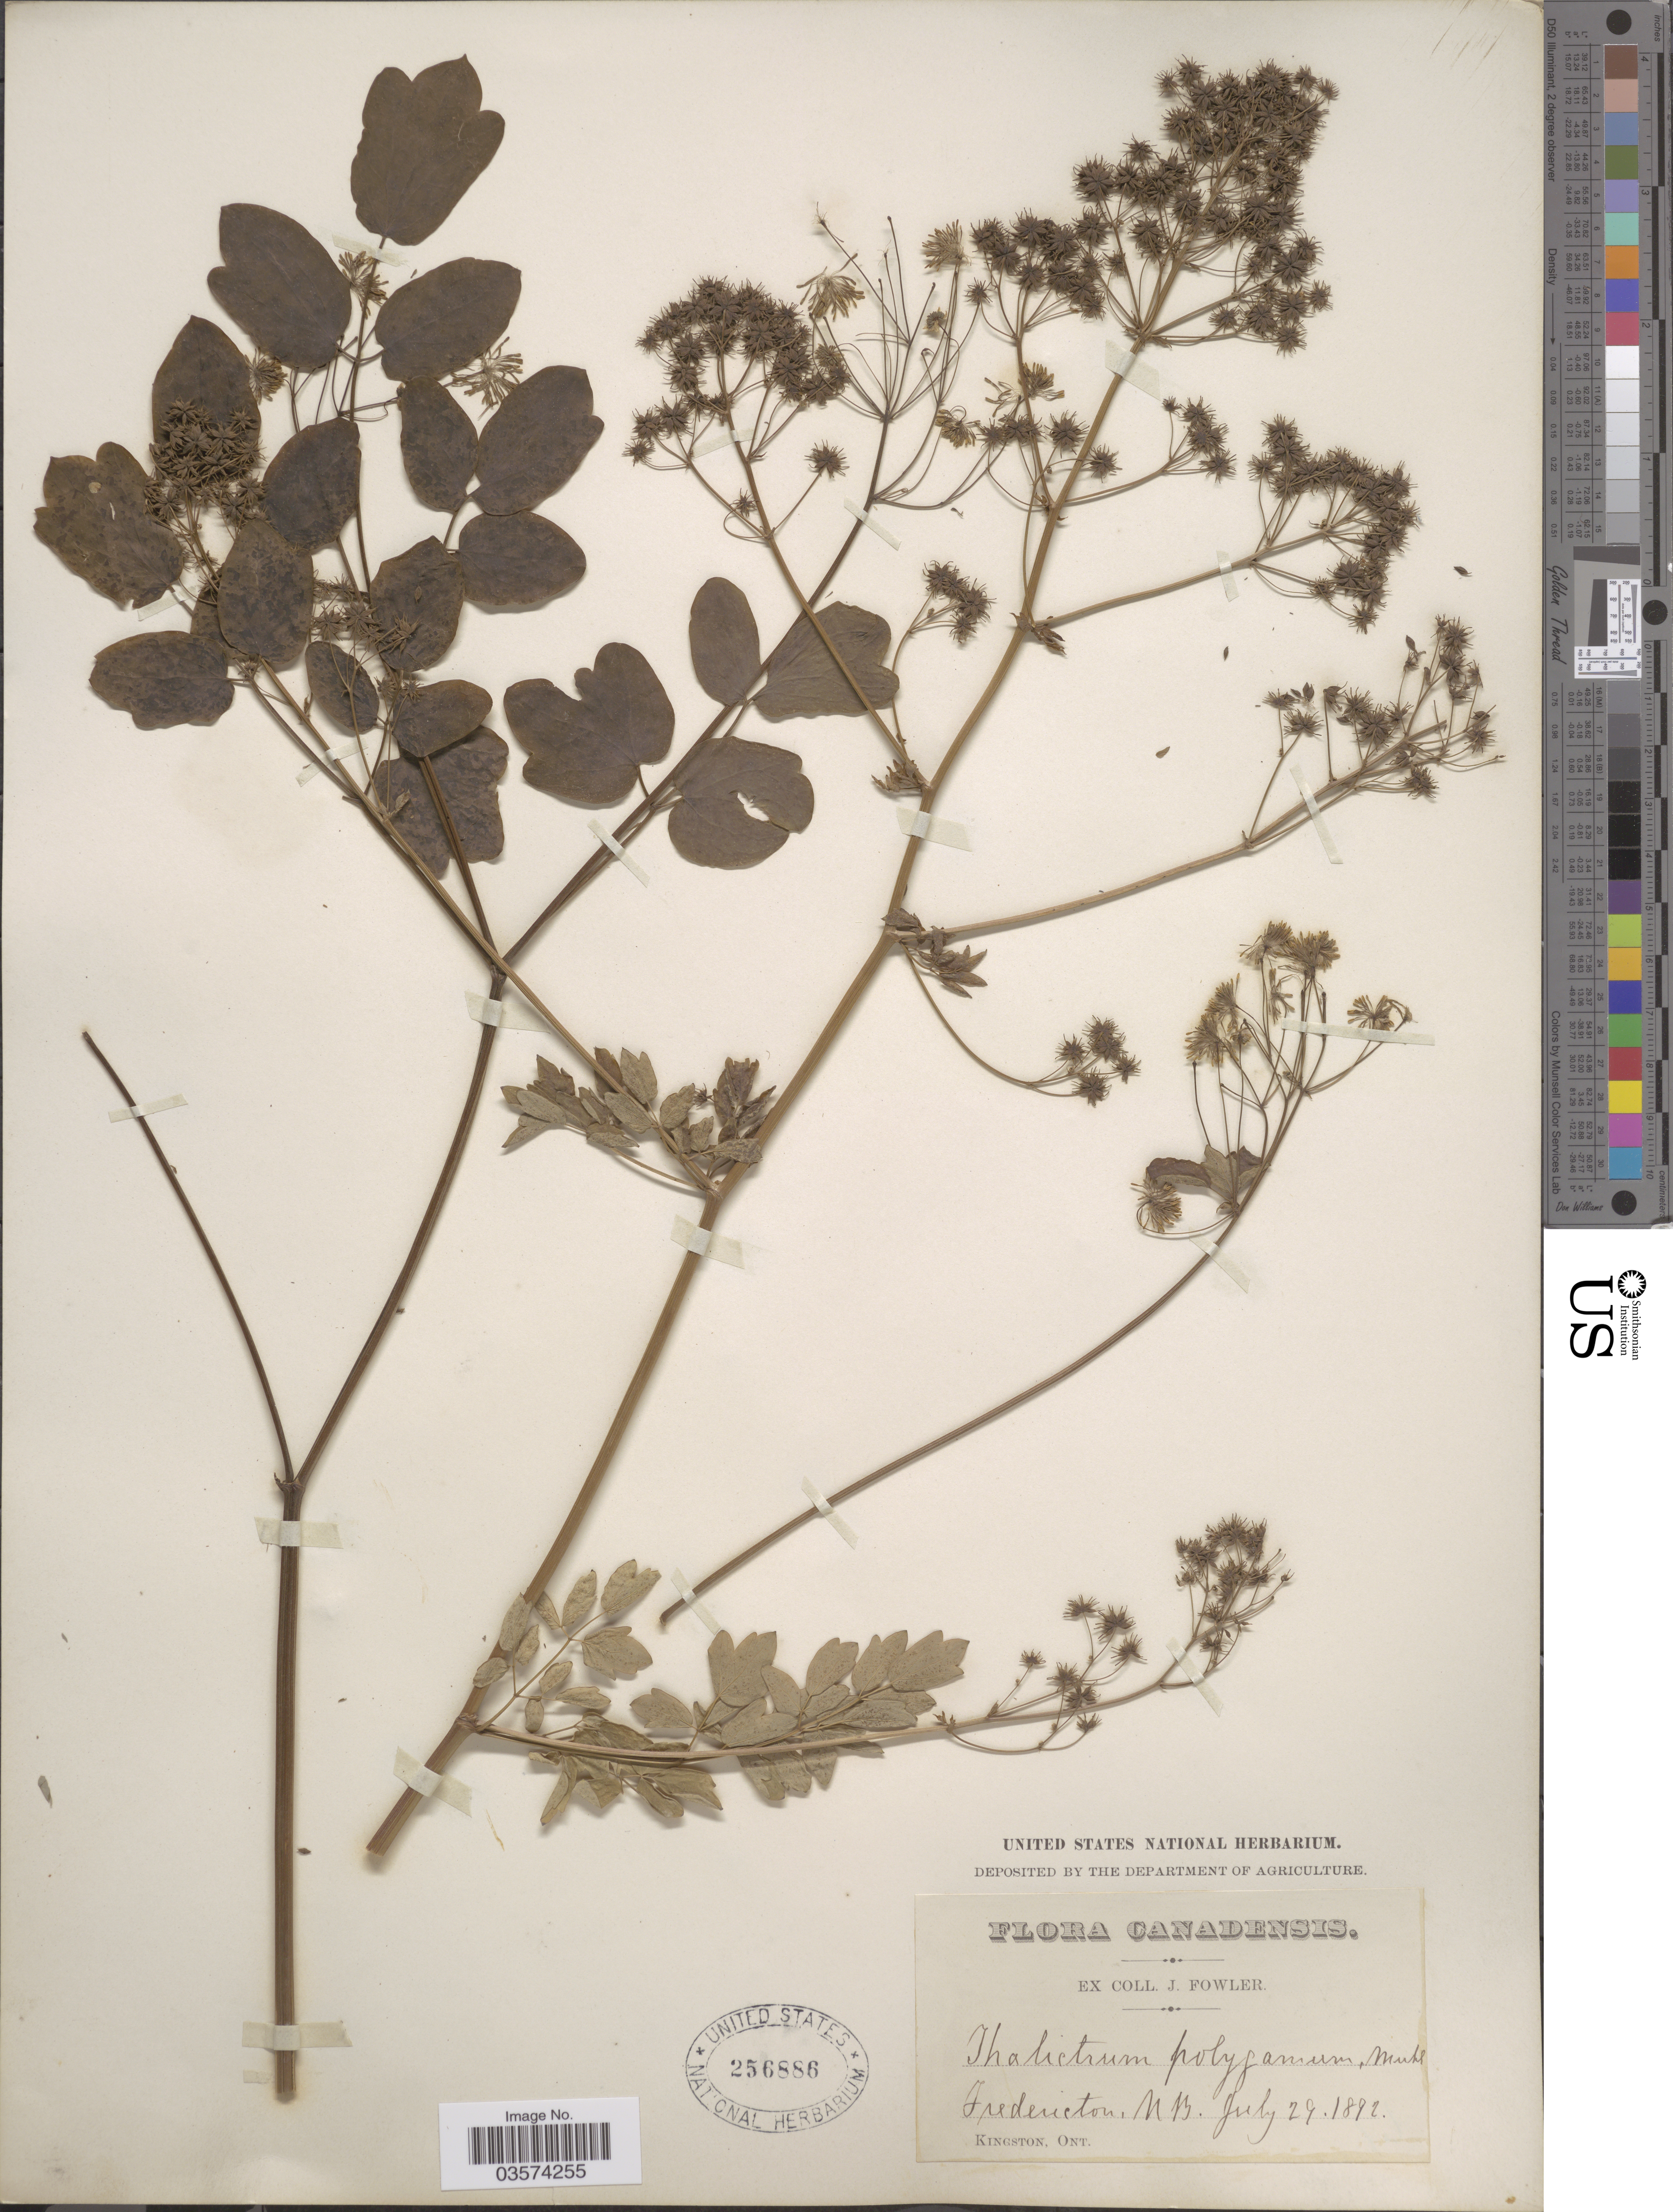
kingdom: Plantae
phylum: Tracheophyta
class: Magnoliopsida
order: Ranunculales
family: Ranunculaceae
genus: Thalictrum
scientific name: Thalictrum pubescens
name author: Pursh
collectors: J. Fowler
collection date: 1892-07-29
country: Canada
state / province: New Brunswick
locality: Fredericton.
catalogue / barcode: US 256886